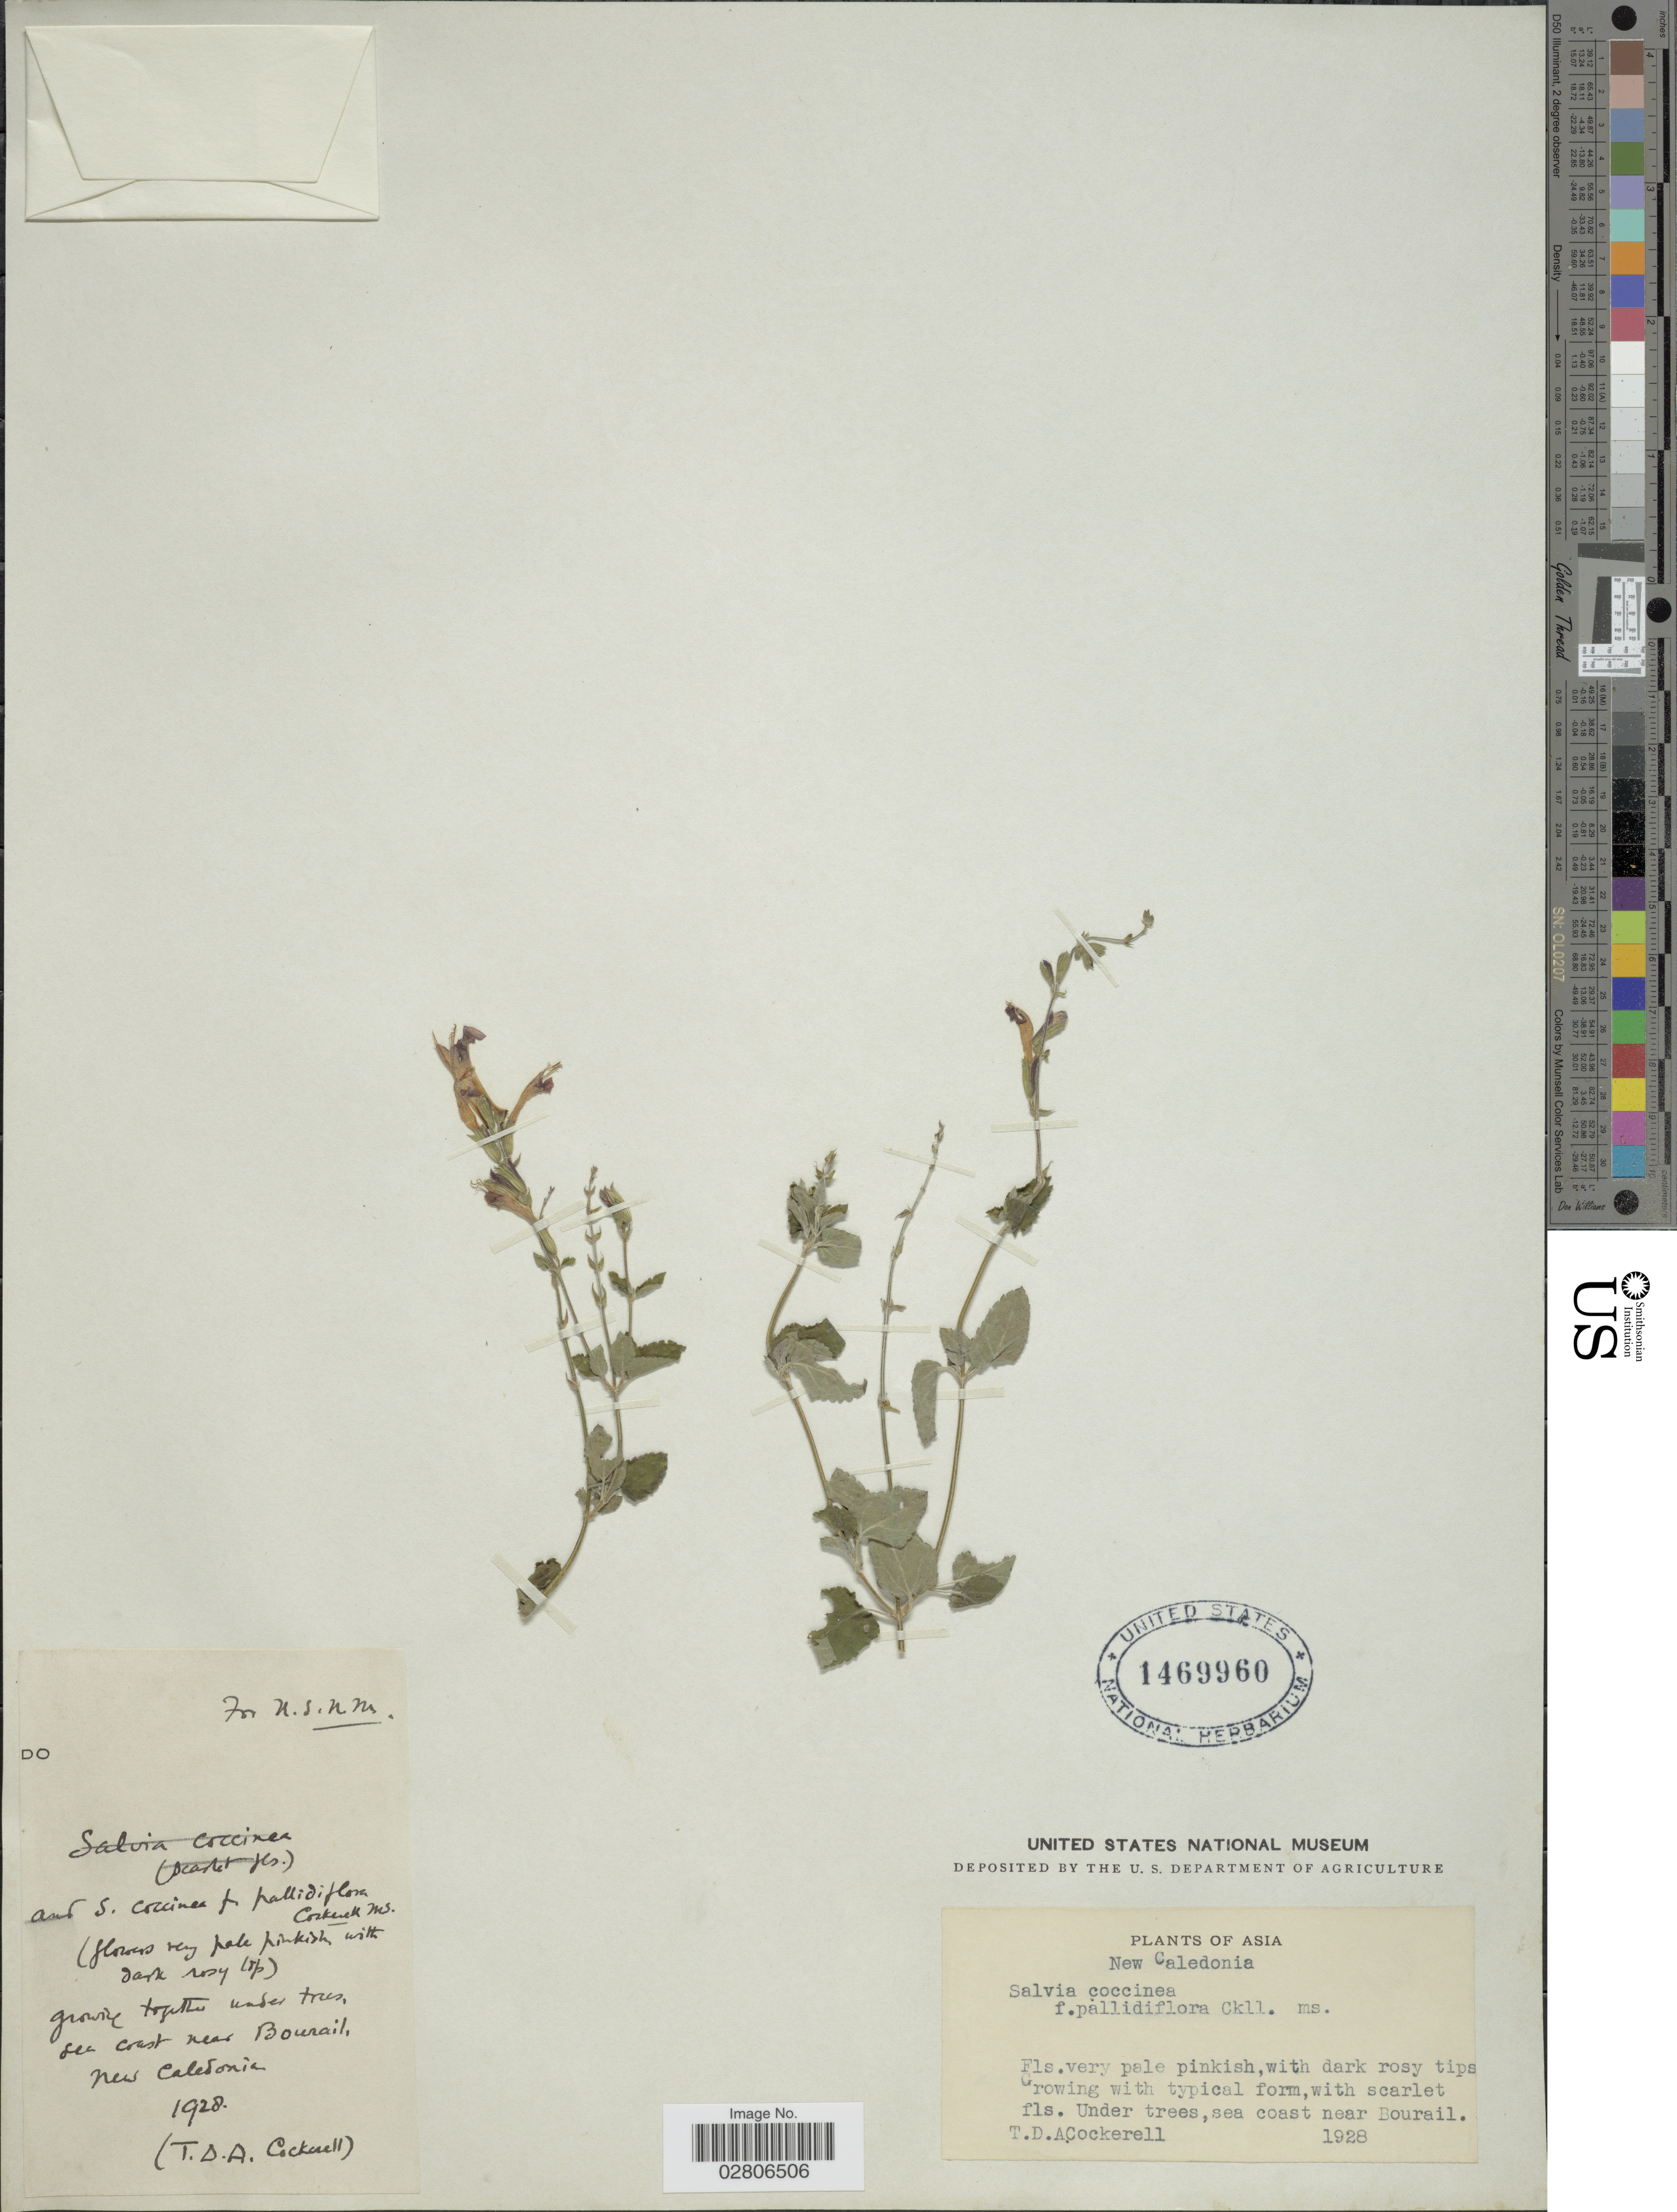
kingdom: Plantae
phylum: Tracheophyta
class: Magnoliopsida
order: Lamiales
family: Lamiaceae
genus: Salvia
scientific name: Salvia coccinea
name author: Etlinger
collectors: T. Cockerell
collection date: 1928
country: New Caledonia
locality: Asia, sea coast near Bourail.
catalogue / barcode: US 1469960